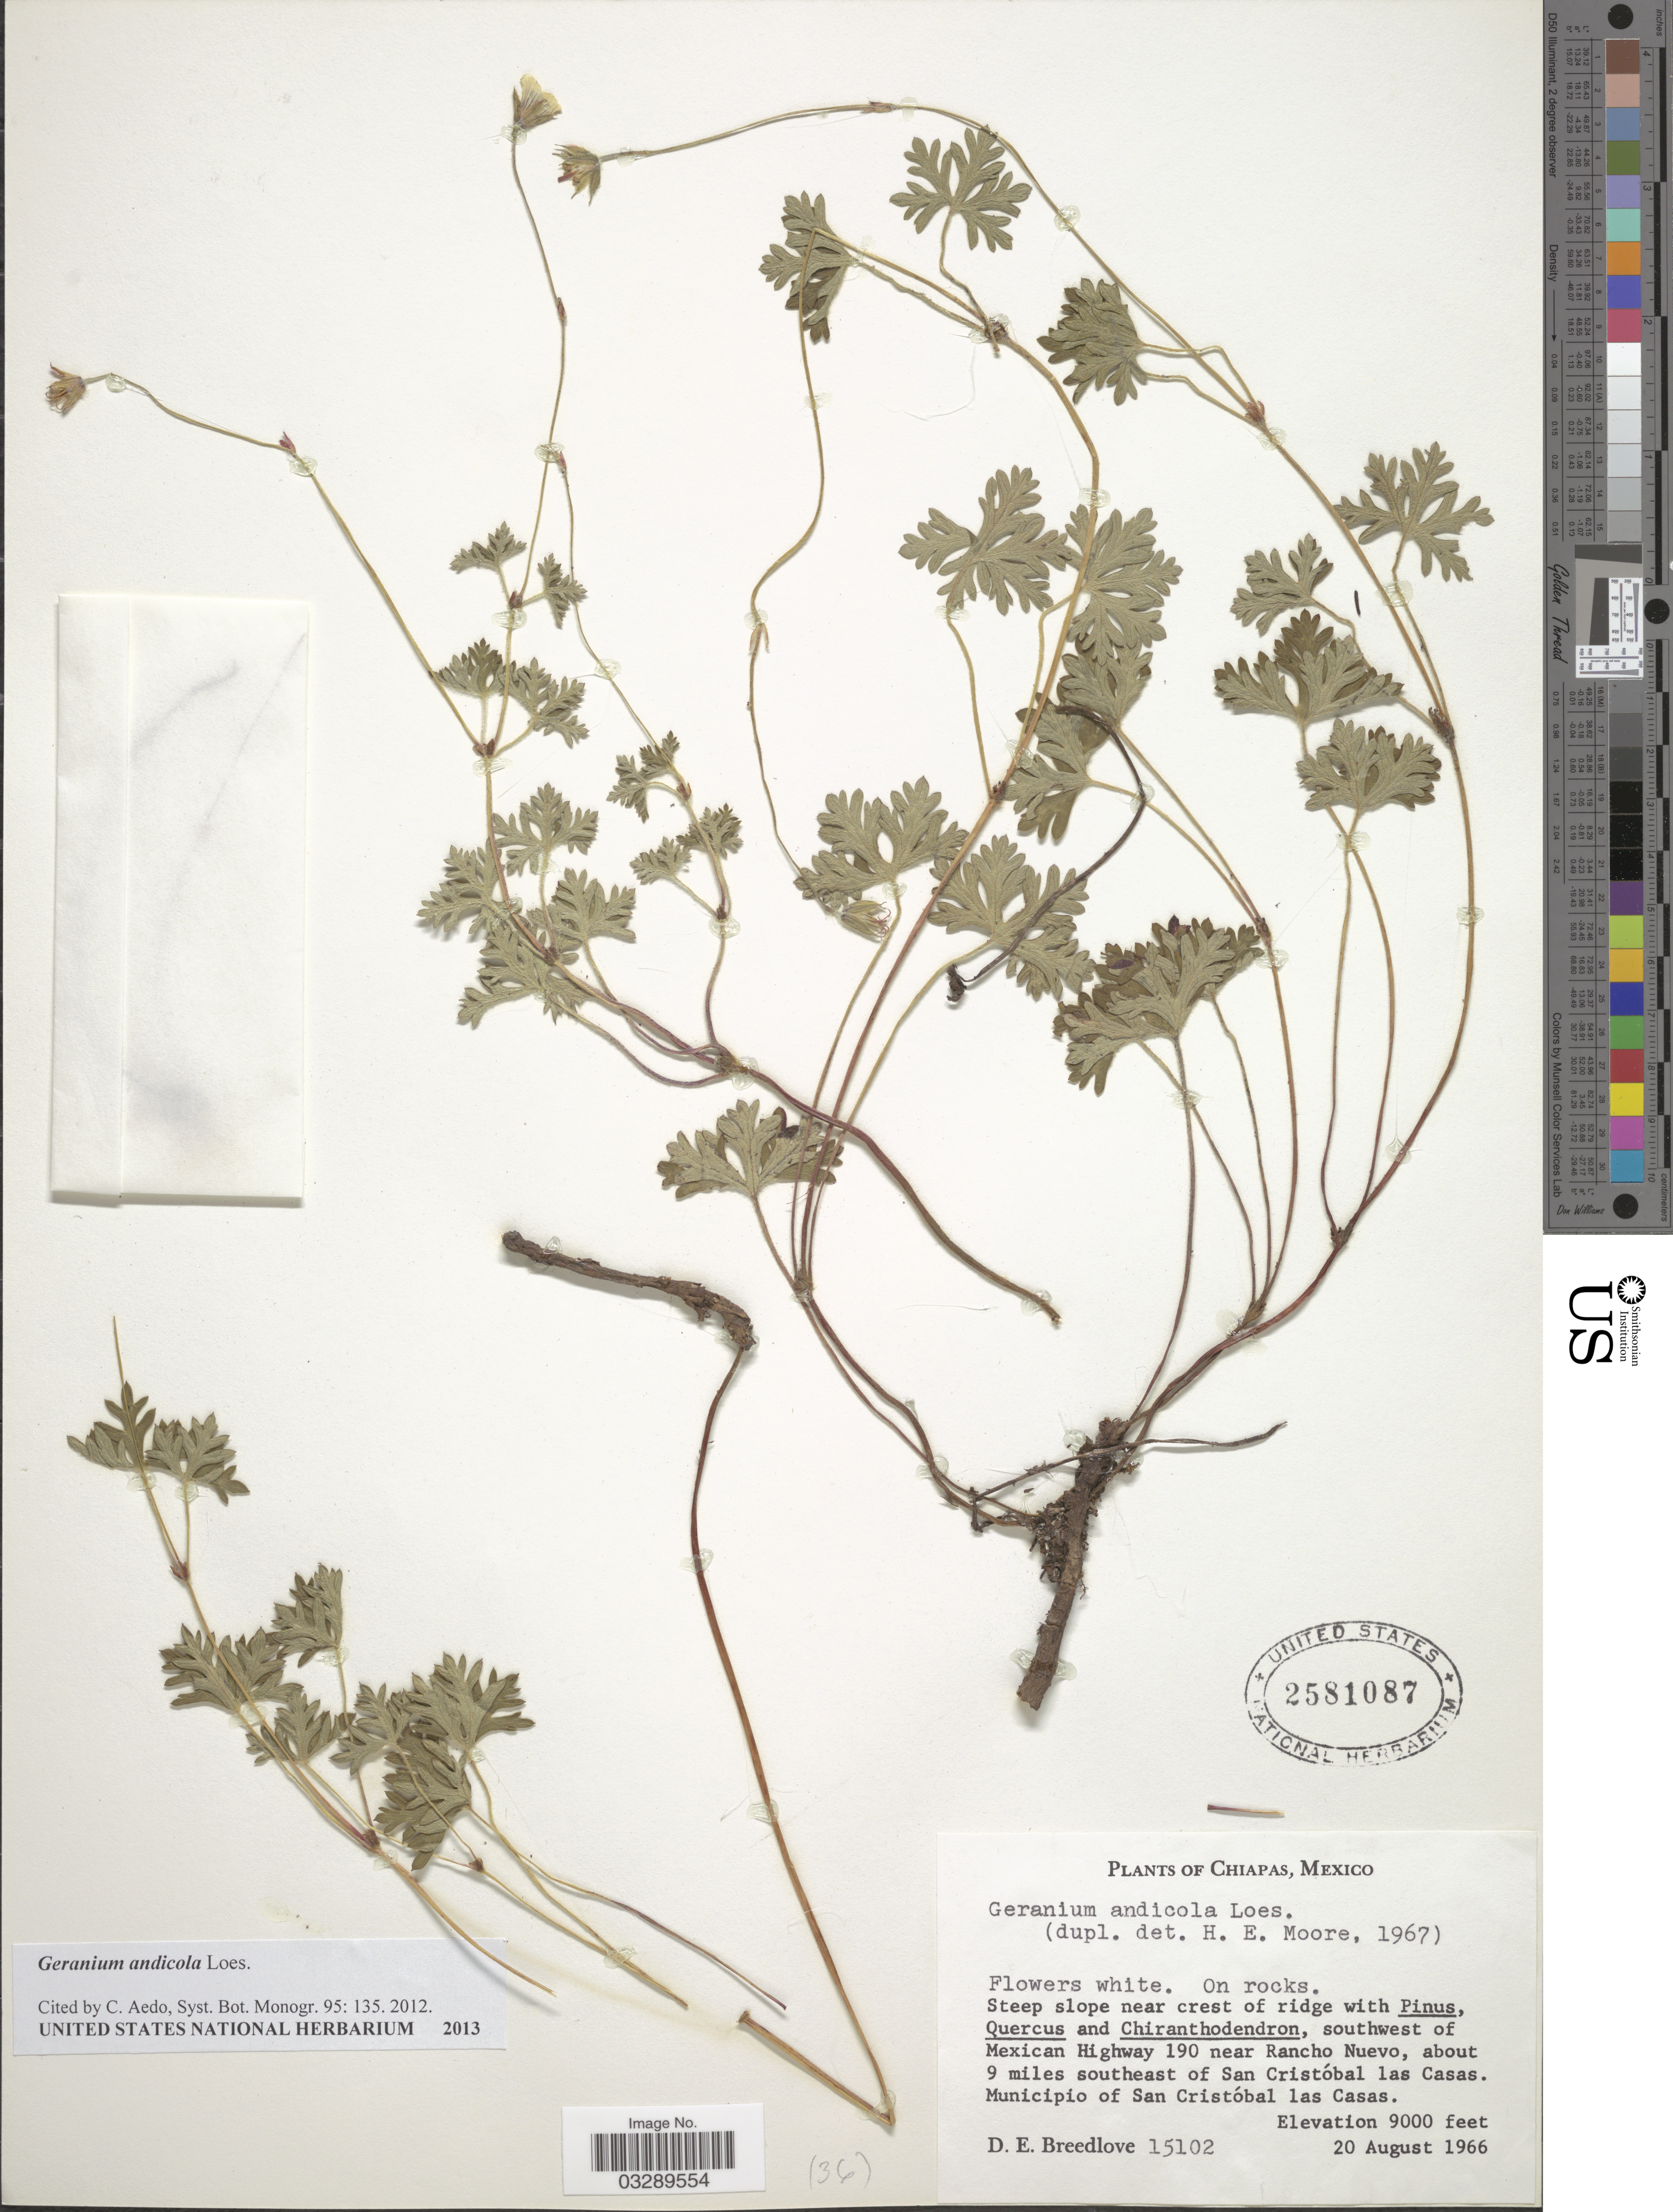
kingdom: Plantae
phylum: Tracheophyta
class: Magnoliopsida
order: Geraniales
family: Geraniaceae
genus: Geranium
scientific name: Geranium andicola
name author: Loes.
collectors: D. E. Breedlove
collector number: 15102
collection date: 1966-08-20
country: Mexico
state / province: Chiapas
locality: Southwest of Mexican Highway 190 near Rancho Nuevo, about 9 miles southeast of San Cristóbal las Casas. Municipio of San Cristóbal las Casas.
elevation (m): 2743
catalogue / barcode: US 2581087